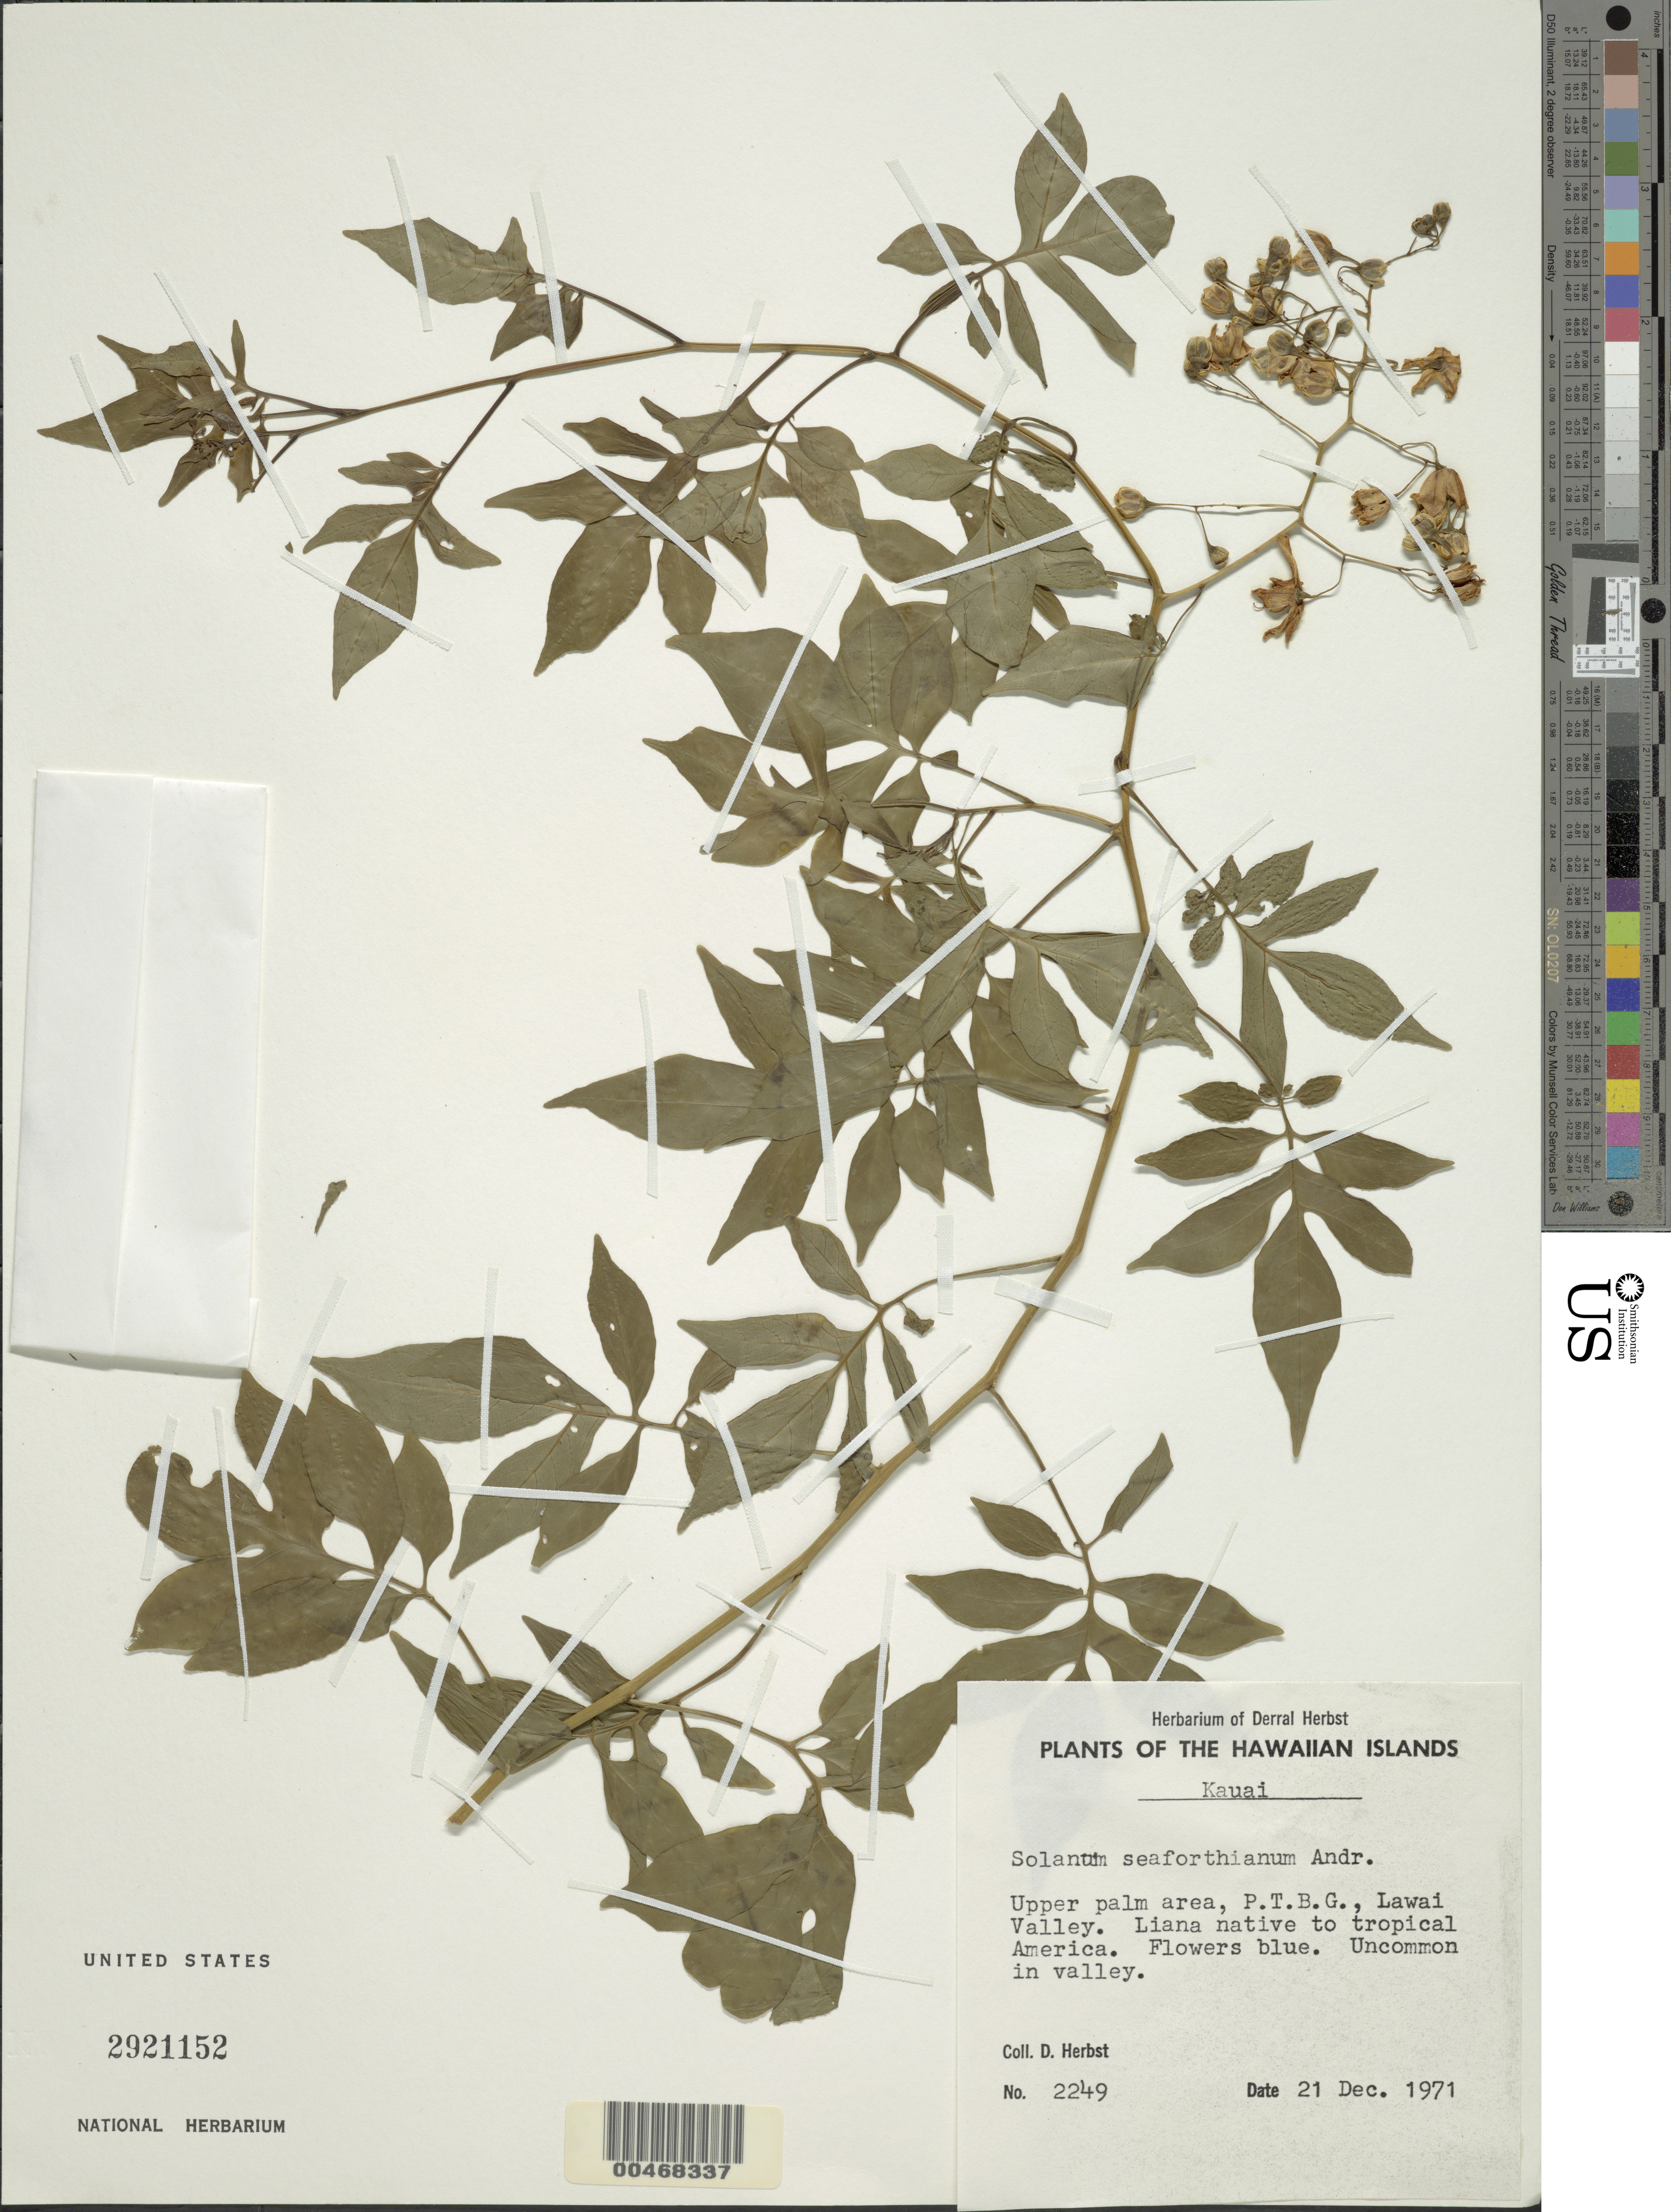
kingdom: Plantae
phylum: Tracheophyta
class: Magnoliopsida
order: Solanales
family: Solanaceae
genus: Solanum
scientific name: Solanum seaforthianum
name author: Andrews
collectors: D. R. Herbst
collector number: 2249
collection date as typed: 21 Dec 1971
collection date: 1971-12-21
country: United States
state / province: Hawaii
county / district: Kauai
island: Kaua'i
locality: P.T.B.G., Lawai Valley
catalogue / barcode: US 2921152